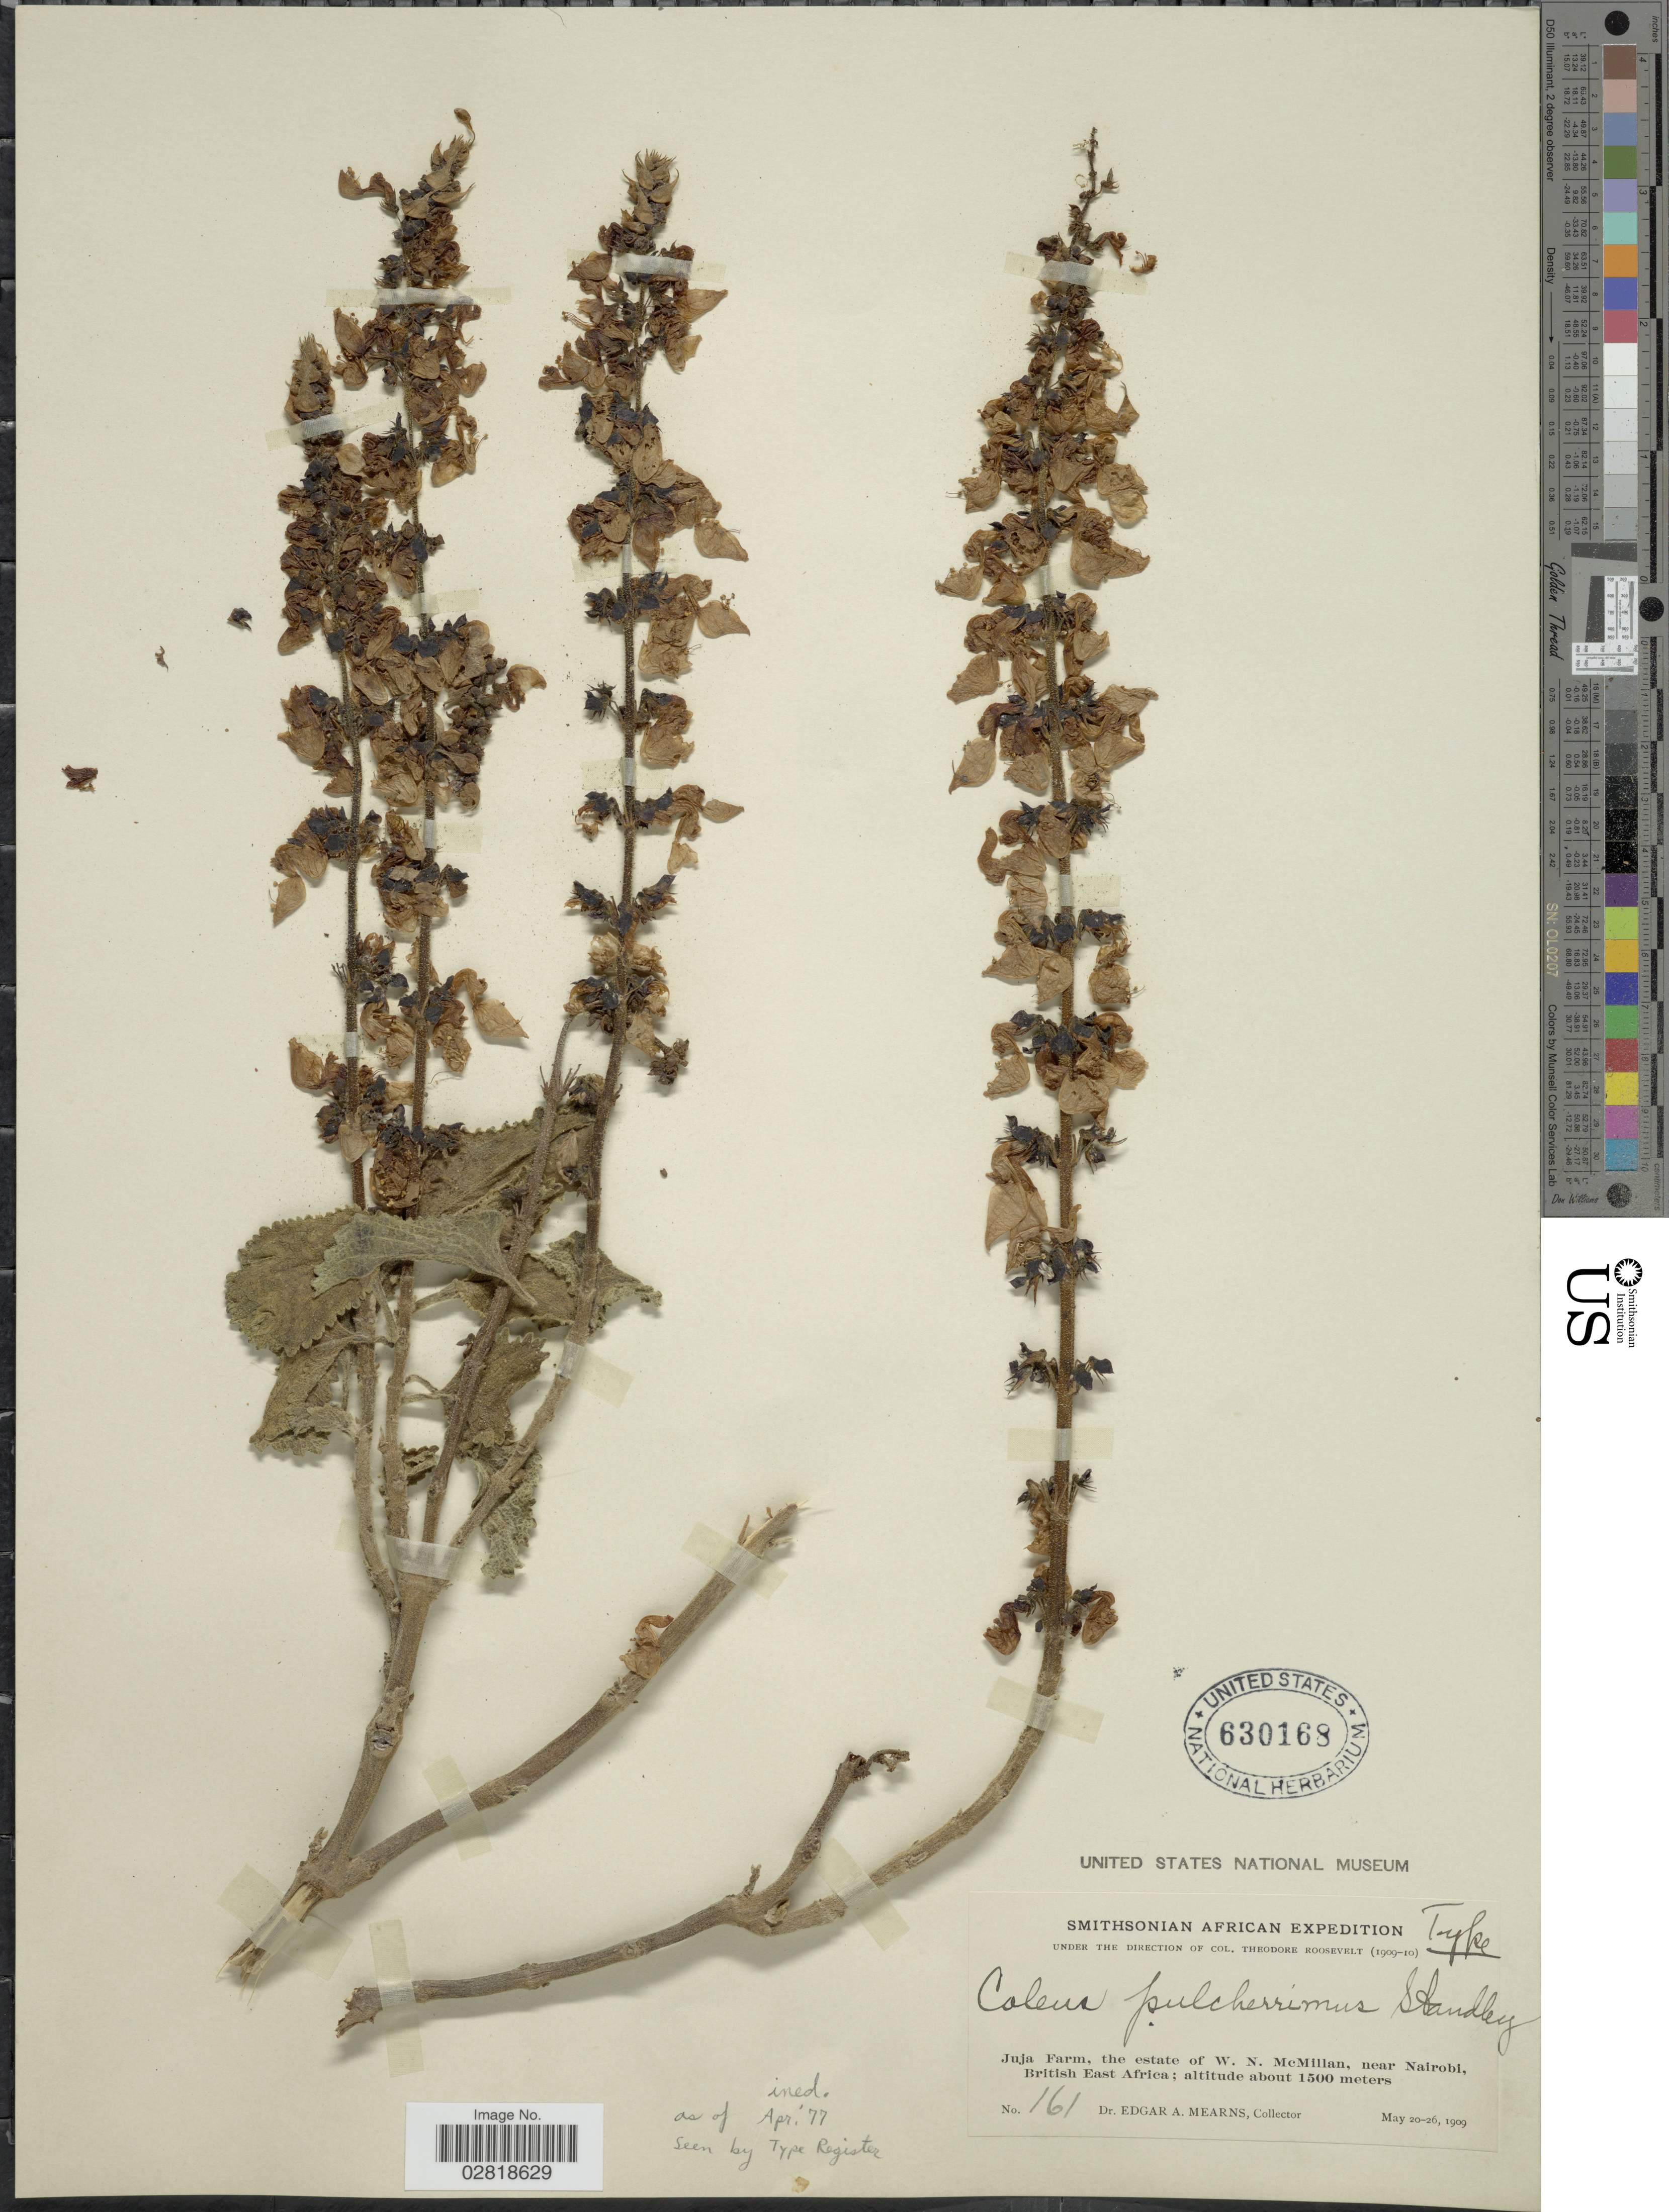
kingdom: Plantae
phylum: Tracheophyta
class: Magnoliopsida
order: Lamiales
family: Lamiaceae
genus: Plectranthus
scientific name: Plectranthus pulcherissimus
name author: A.J. Paton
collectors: E. A. Mearns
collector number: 161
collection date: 1909-05-20/1909-05-26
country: Kenya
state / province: Nairobi Area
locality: Juja Farm, the estate of W.N. McMillan, near Nairobi, British East Africa.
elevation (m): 1500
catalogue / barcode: US 630168